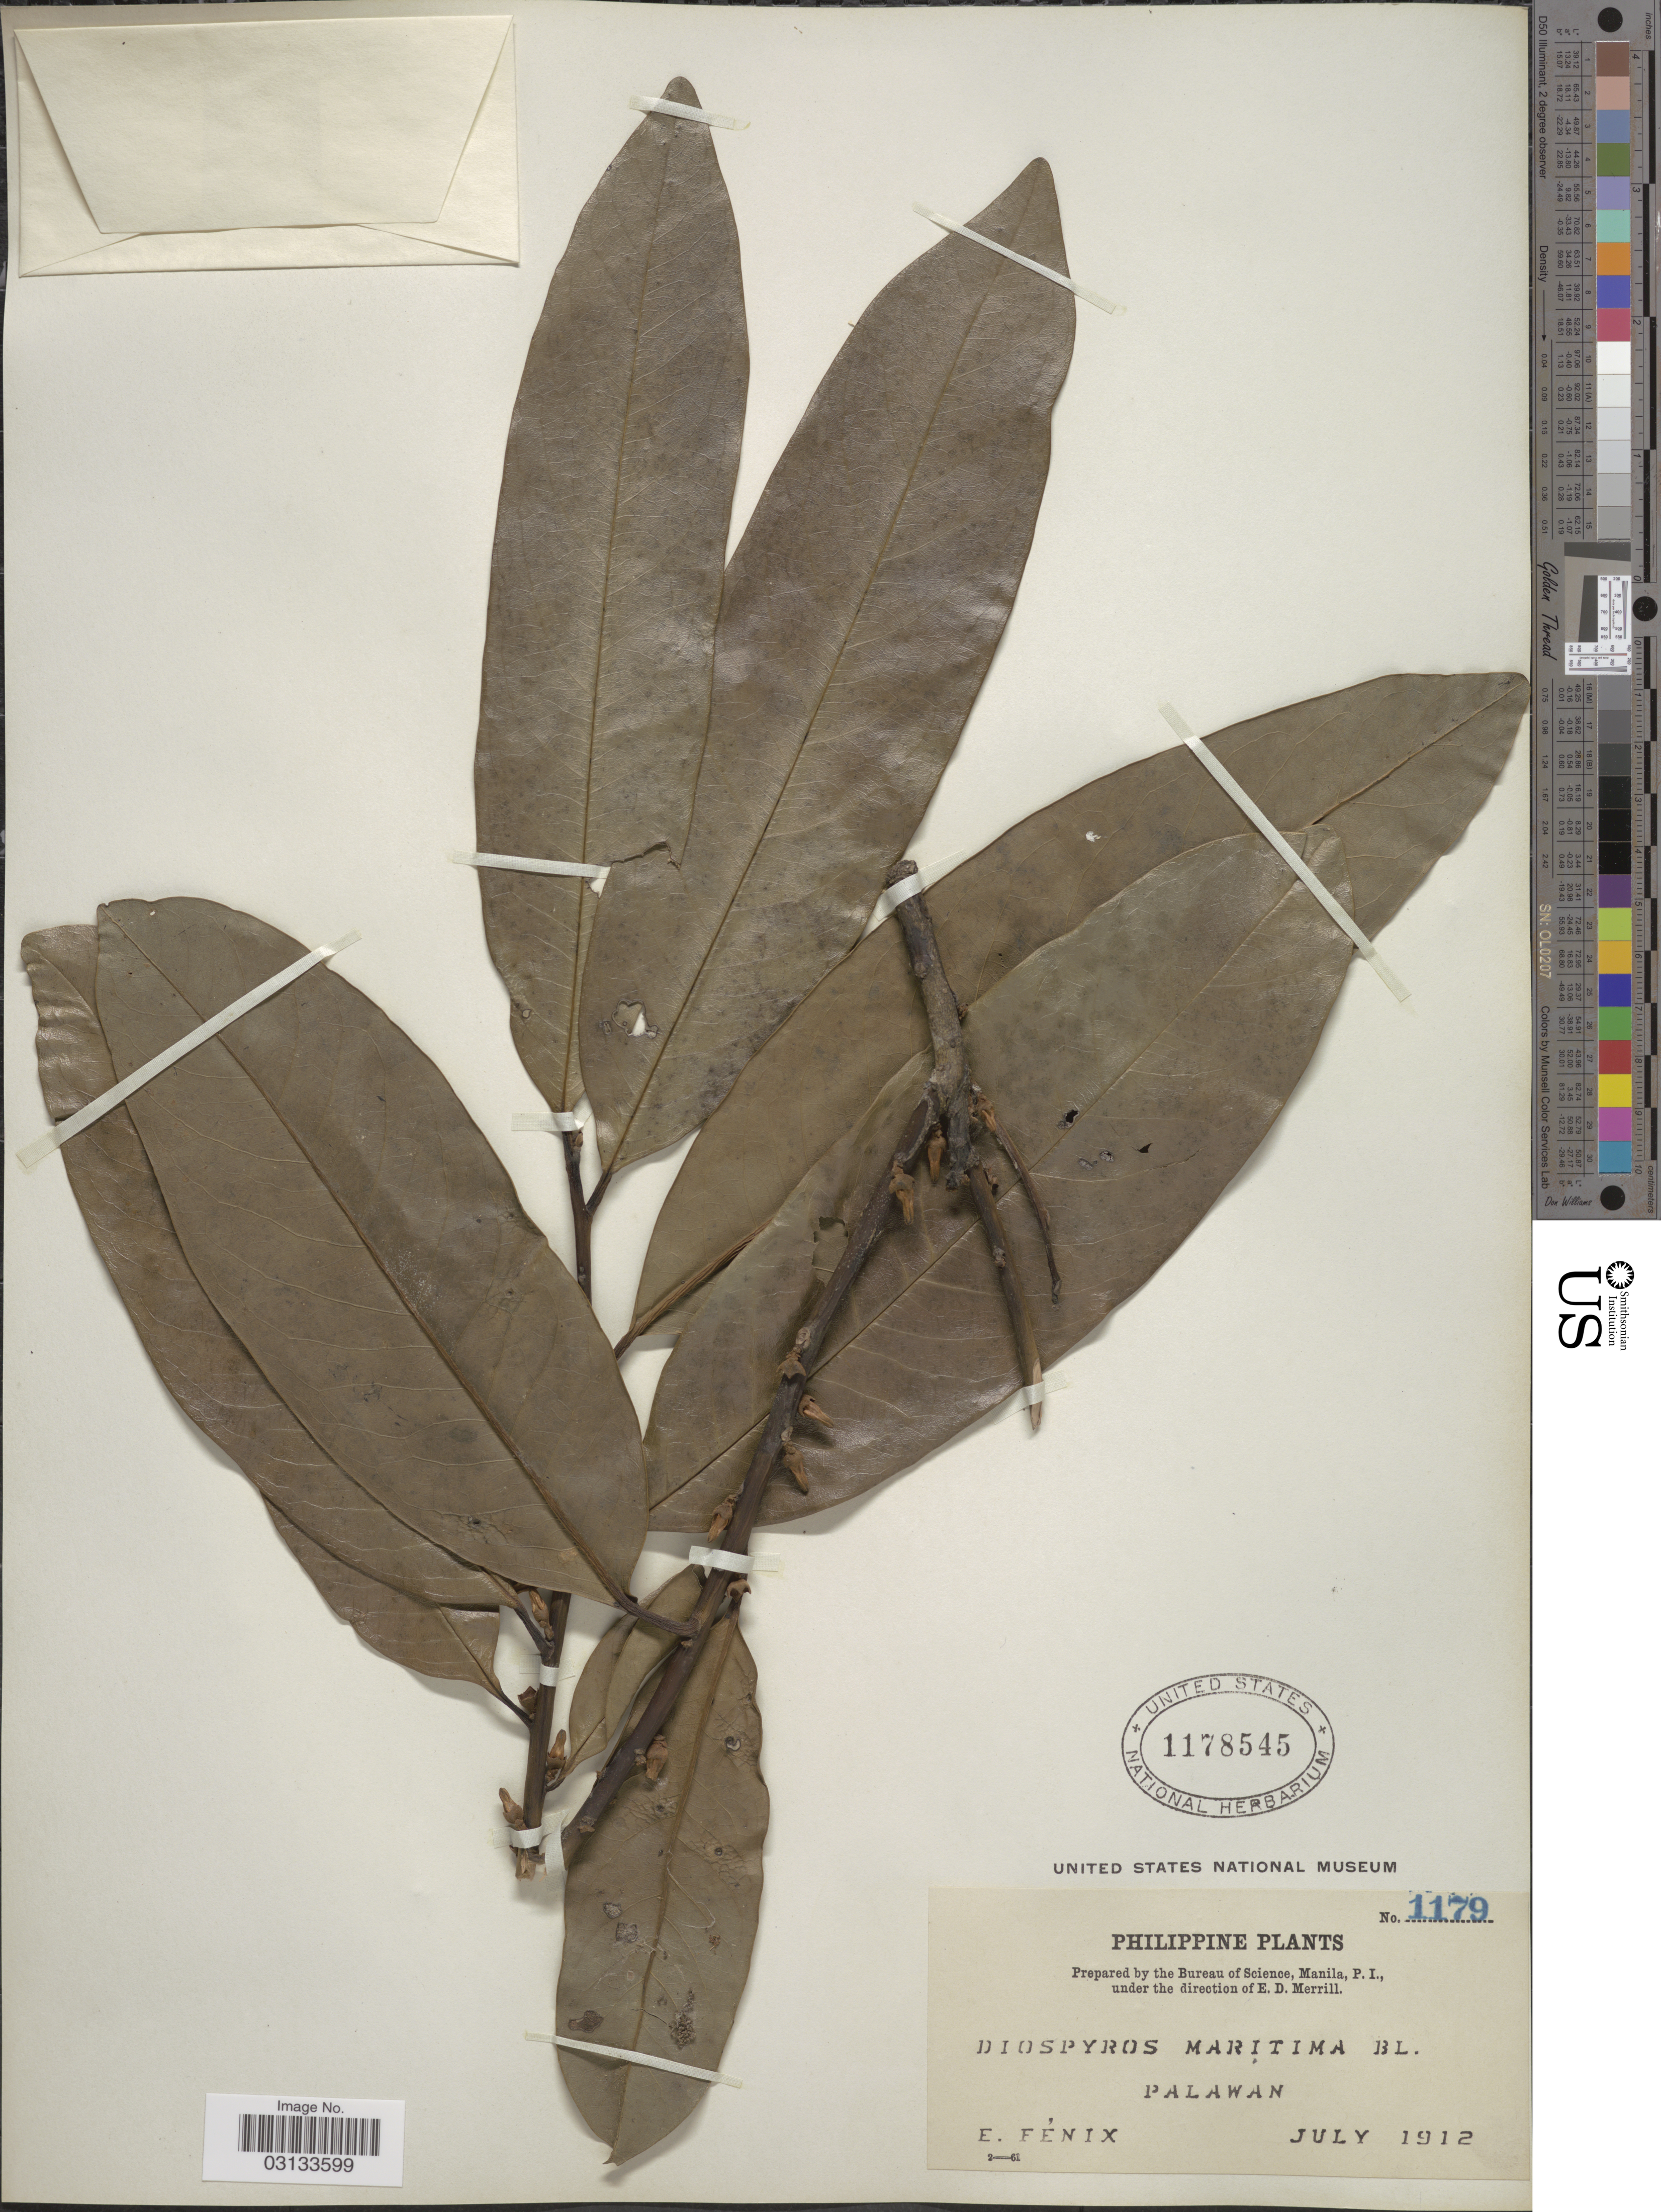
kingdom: Plantae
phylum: Tracheophyta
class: Magnoliopsida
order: Ericales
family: Ebenaceae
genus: Diospyros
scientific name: Diospyros maritima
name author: Blume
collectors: E. Fénix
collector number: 1179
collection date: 1912-07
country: Philippines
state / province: Mimaropa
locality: Palawan.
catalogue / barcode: US 1178545